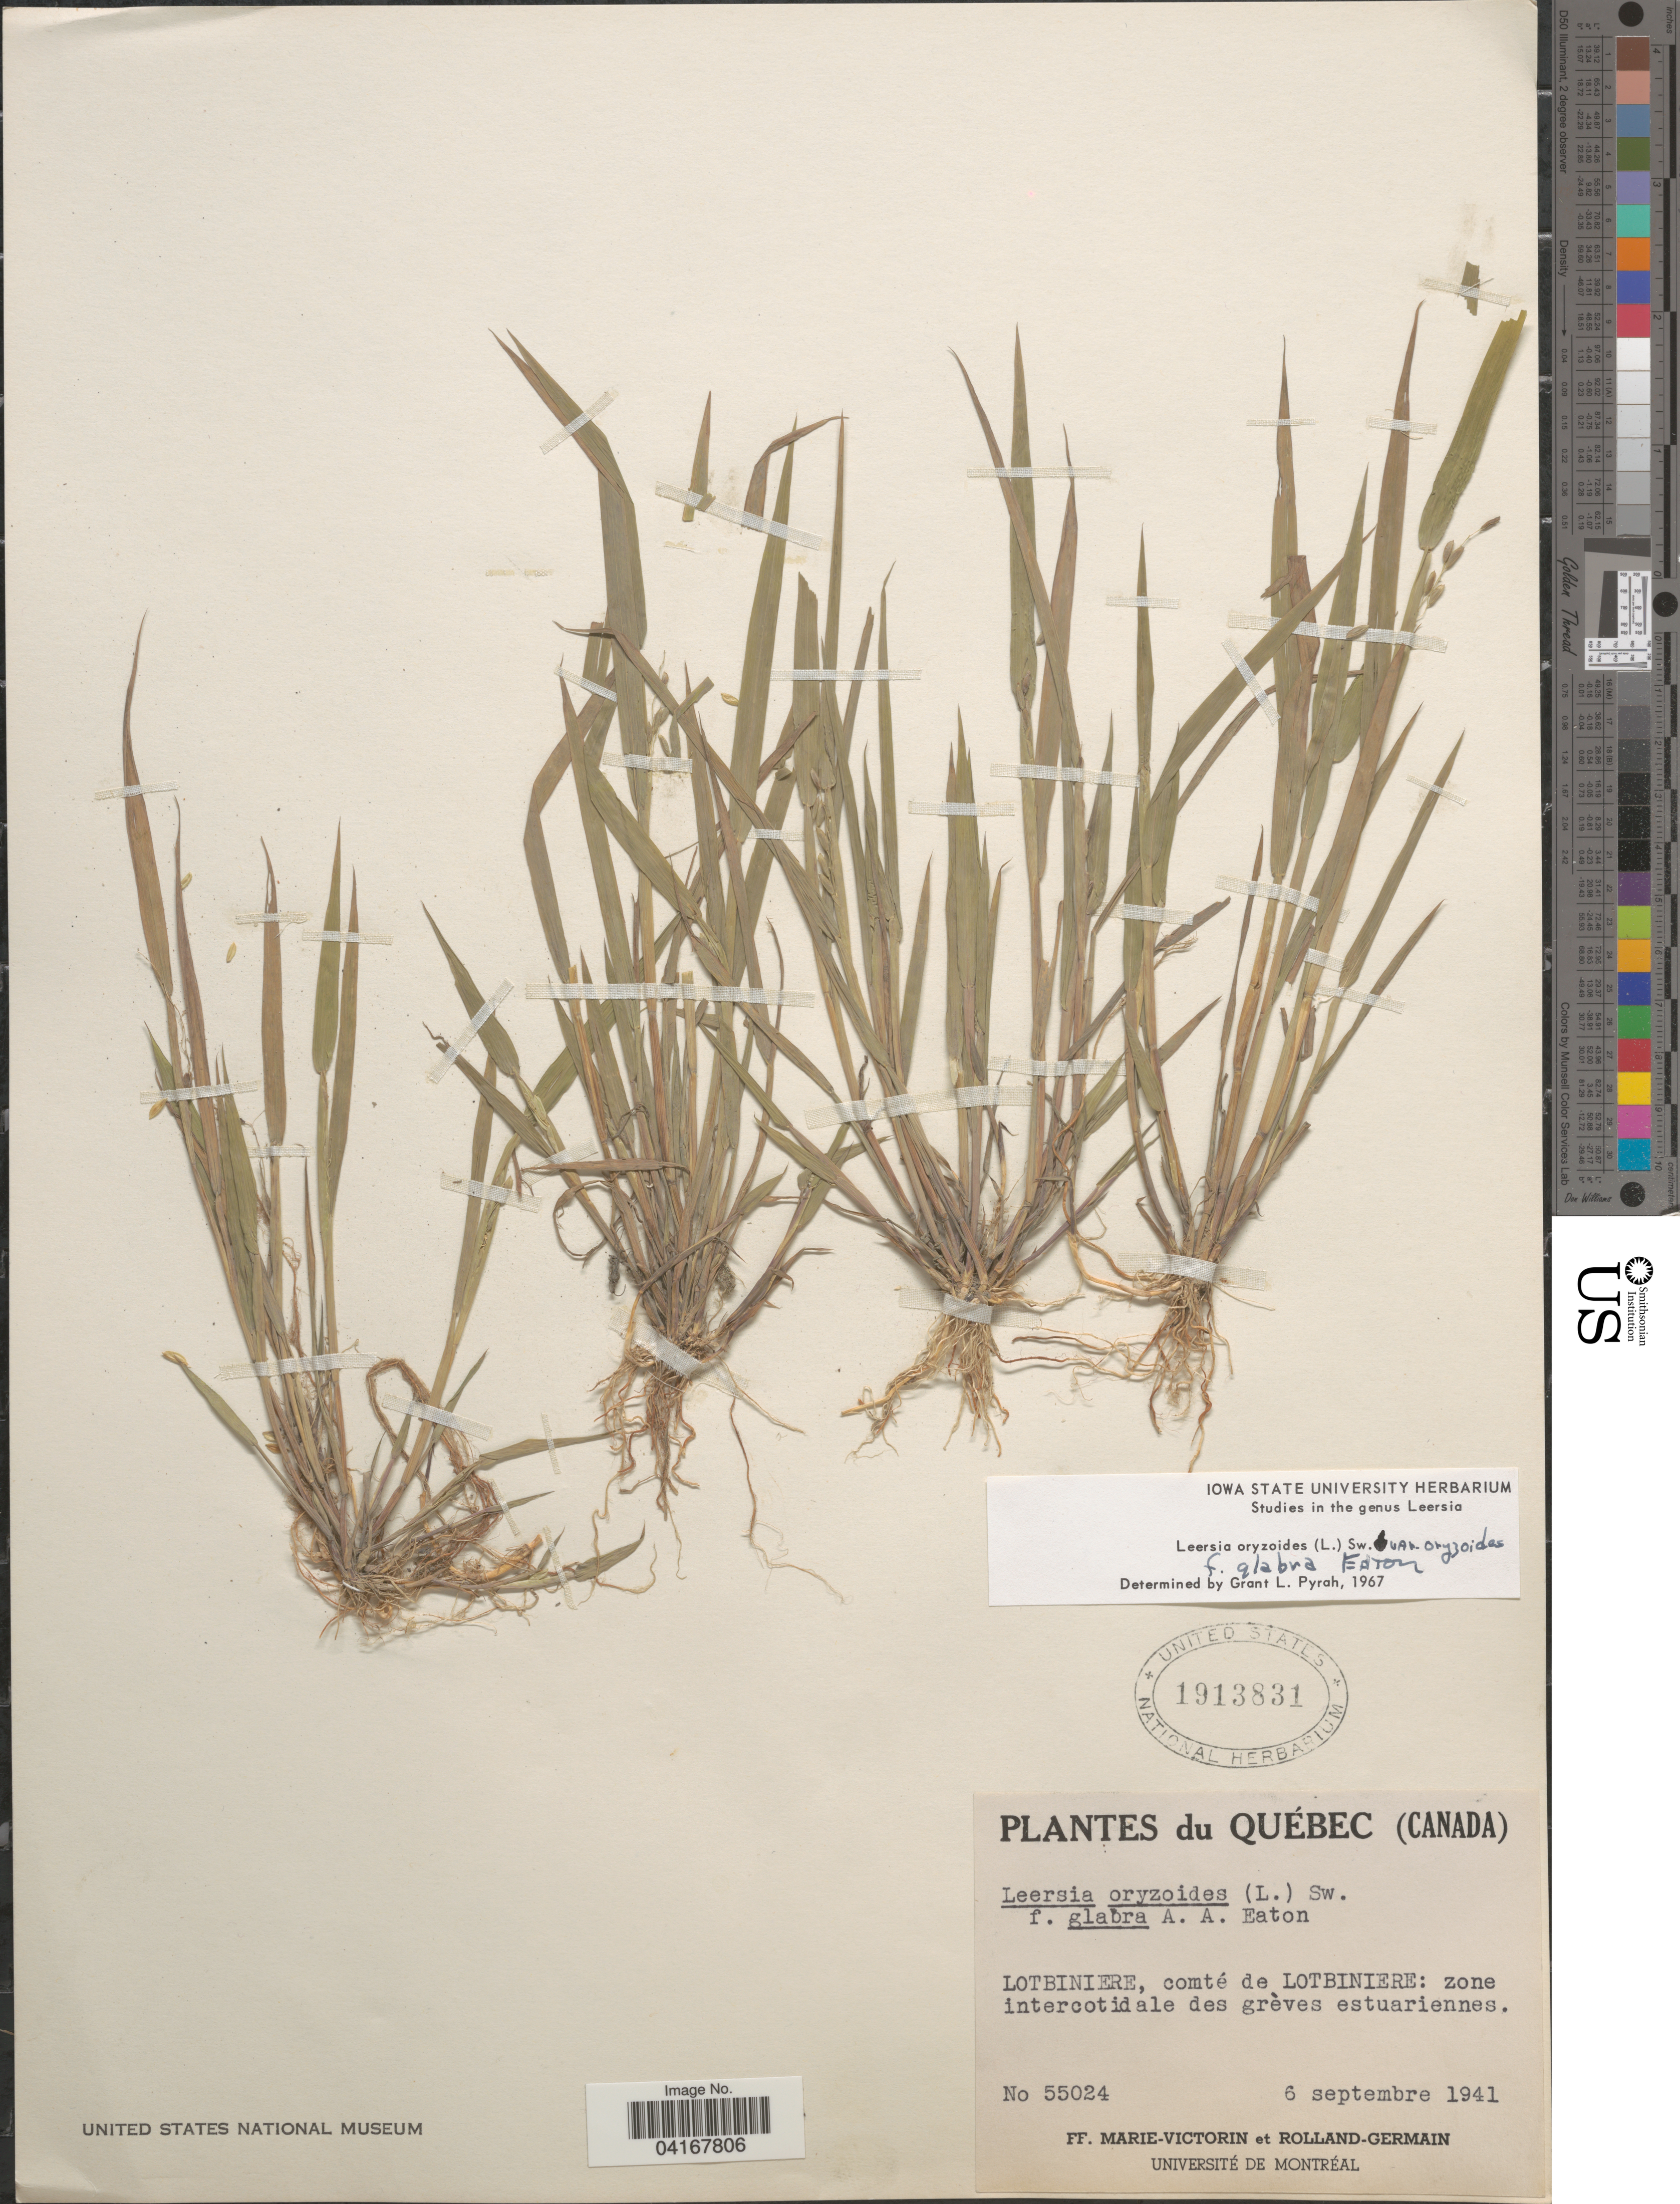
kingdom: Plantae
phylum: Tracheophyta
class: Liliopsida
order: Poales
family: Poaceae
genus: Leersia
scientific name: Leersia oryzoides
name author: (L.) Sw.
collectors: F. Marie-Victorin & Rolland-Germain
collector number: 55024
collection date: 1941-09-06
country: Canada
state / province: Quebec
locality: Lotbiniere, comté de Lotbiniere: zone intercotidale des grèves estuariennes.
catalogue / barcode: US 1913831